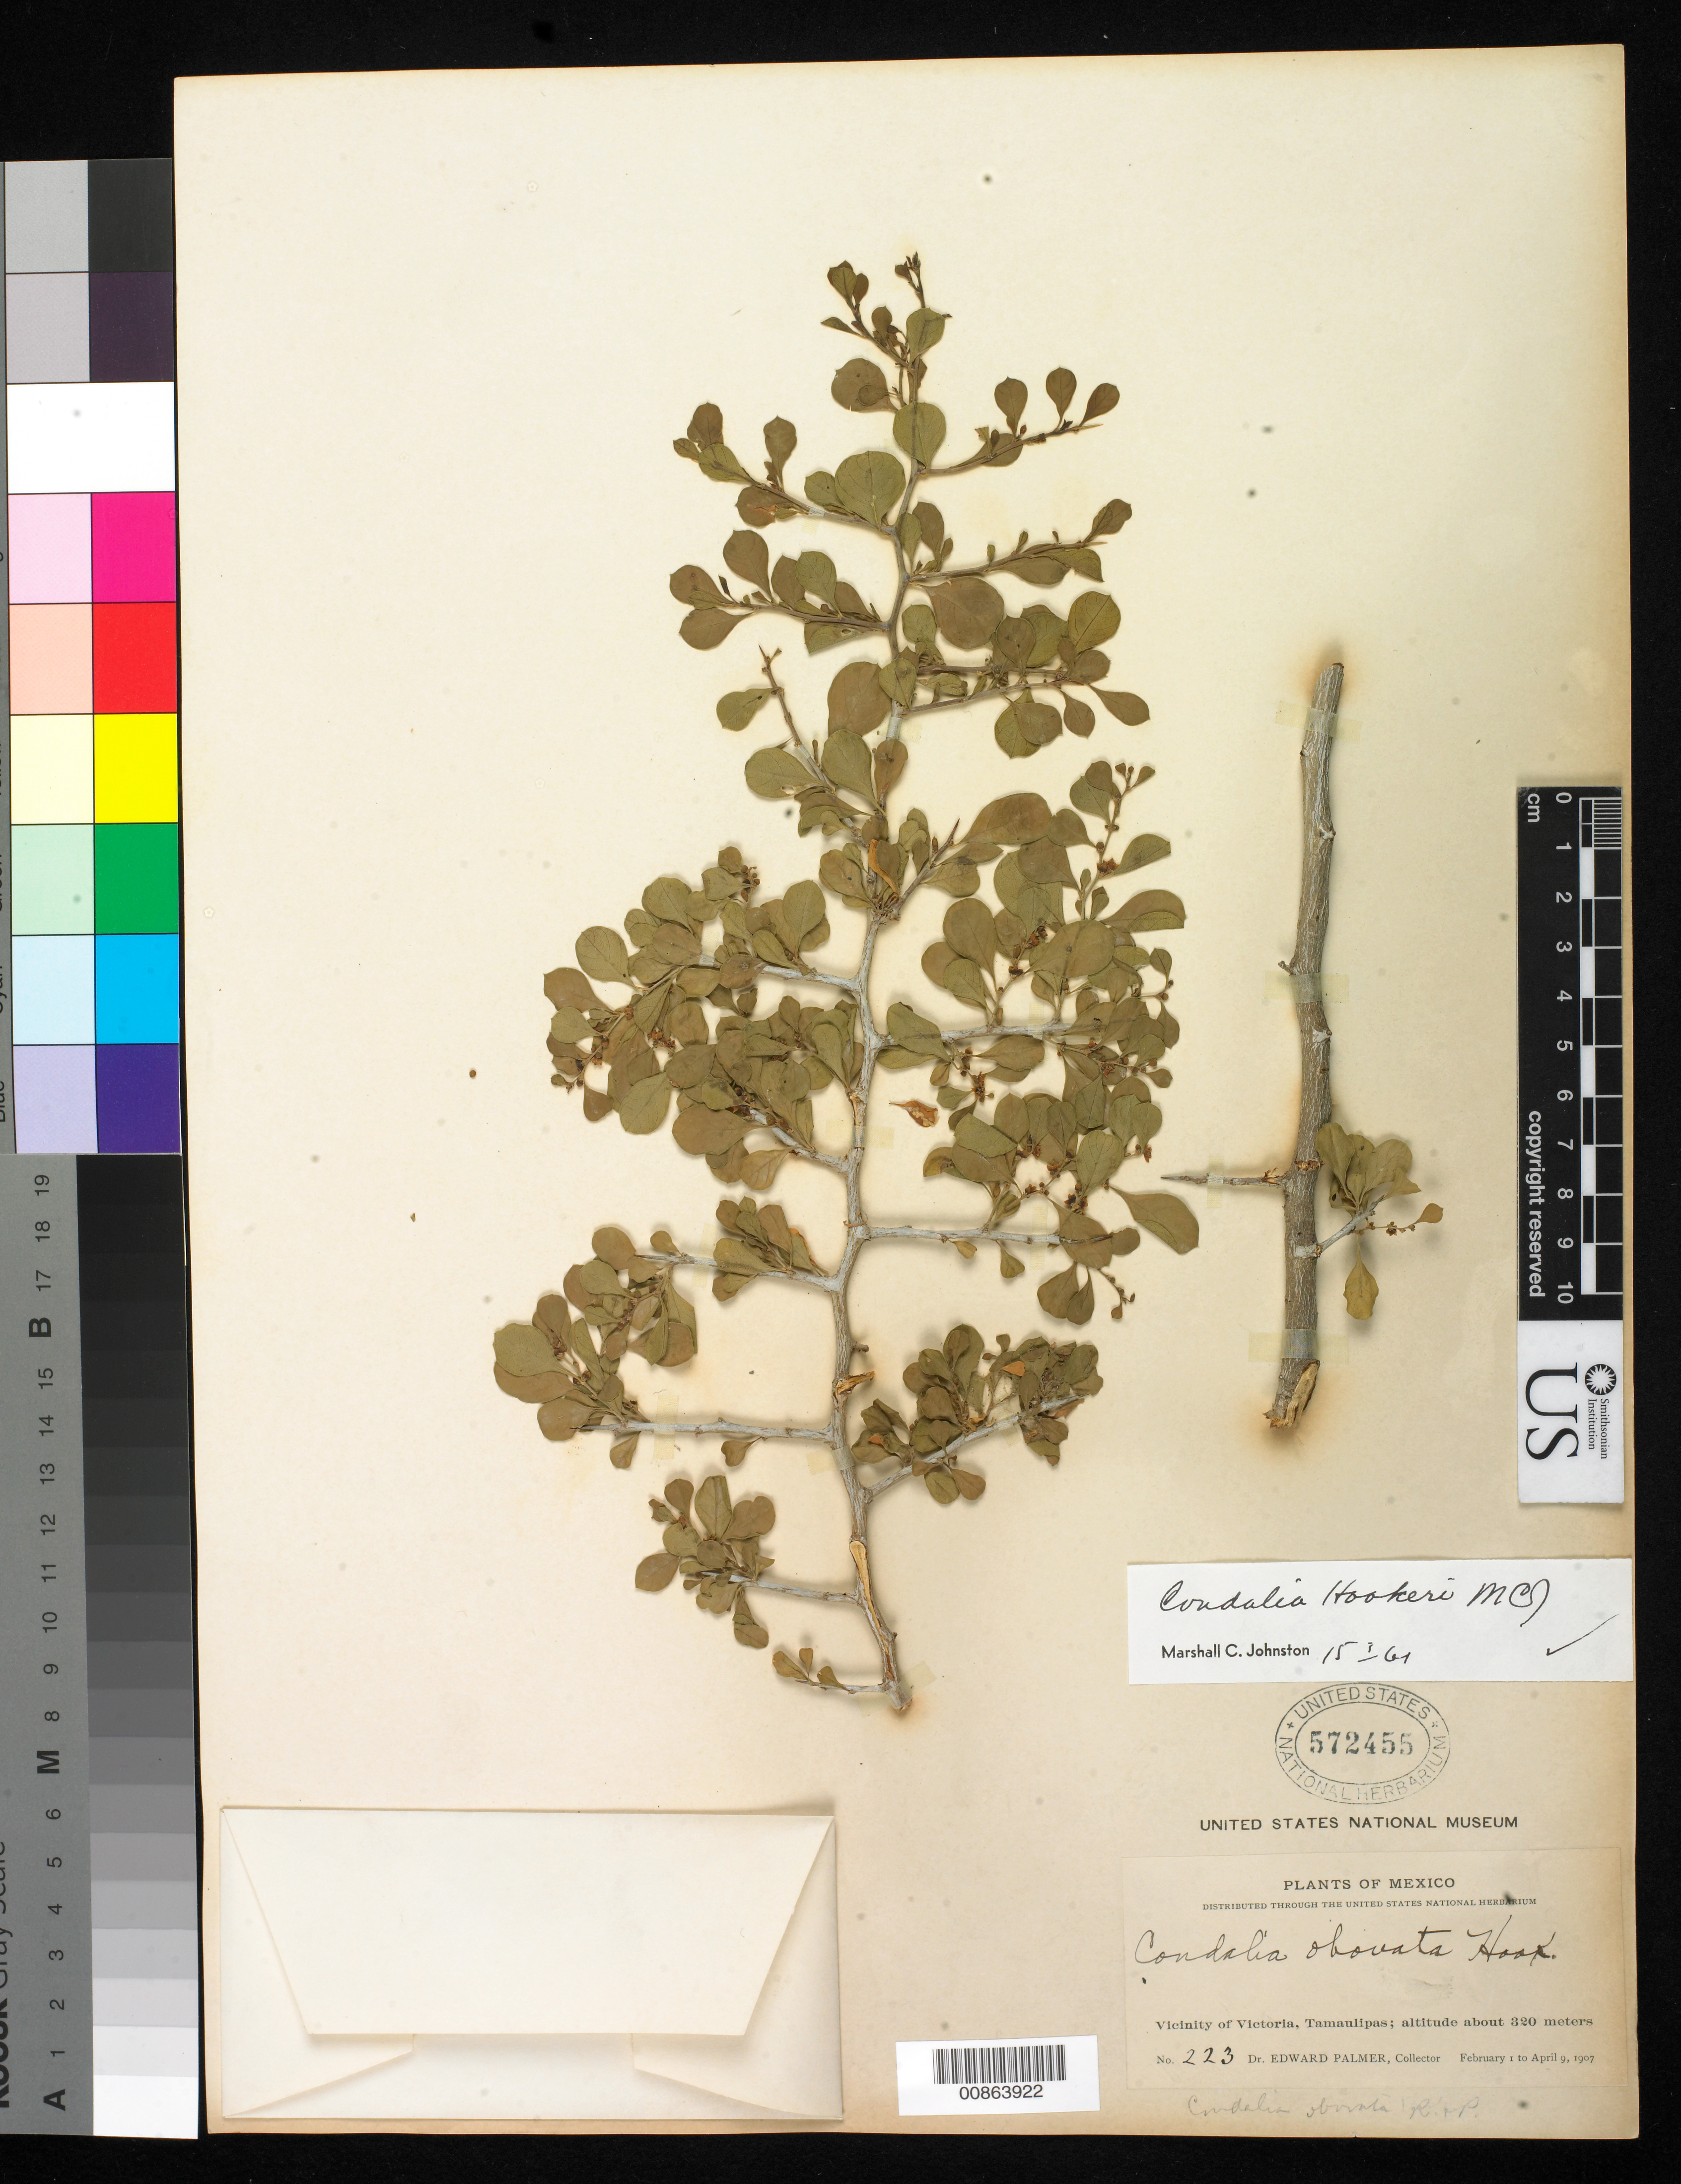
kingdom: Plantae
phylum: Tracheophyta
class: Magnoliopsida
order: Rosales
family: Rhamnaceae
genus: Condalia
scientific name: Condalia hookeri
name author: M.C. Johnst.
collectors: E. Palmer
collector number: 223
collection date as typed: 01 Feb 1907 to 09 Apr 1907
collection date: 1907-02-01/1907-04-09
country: Mexico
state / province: Tamaulipas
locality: Vicinity of Victoria.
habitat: River bank.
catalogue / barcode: US 572455